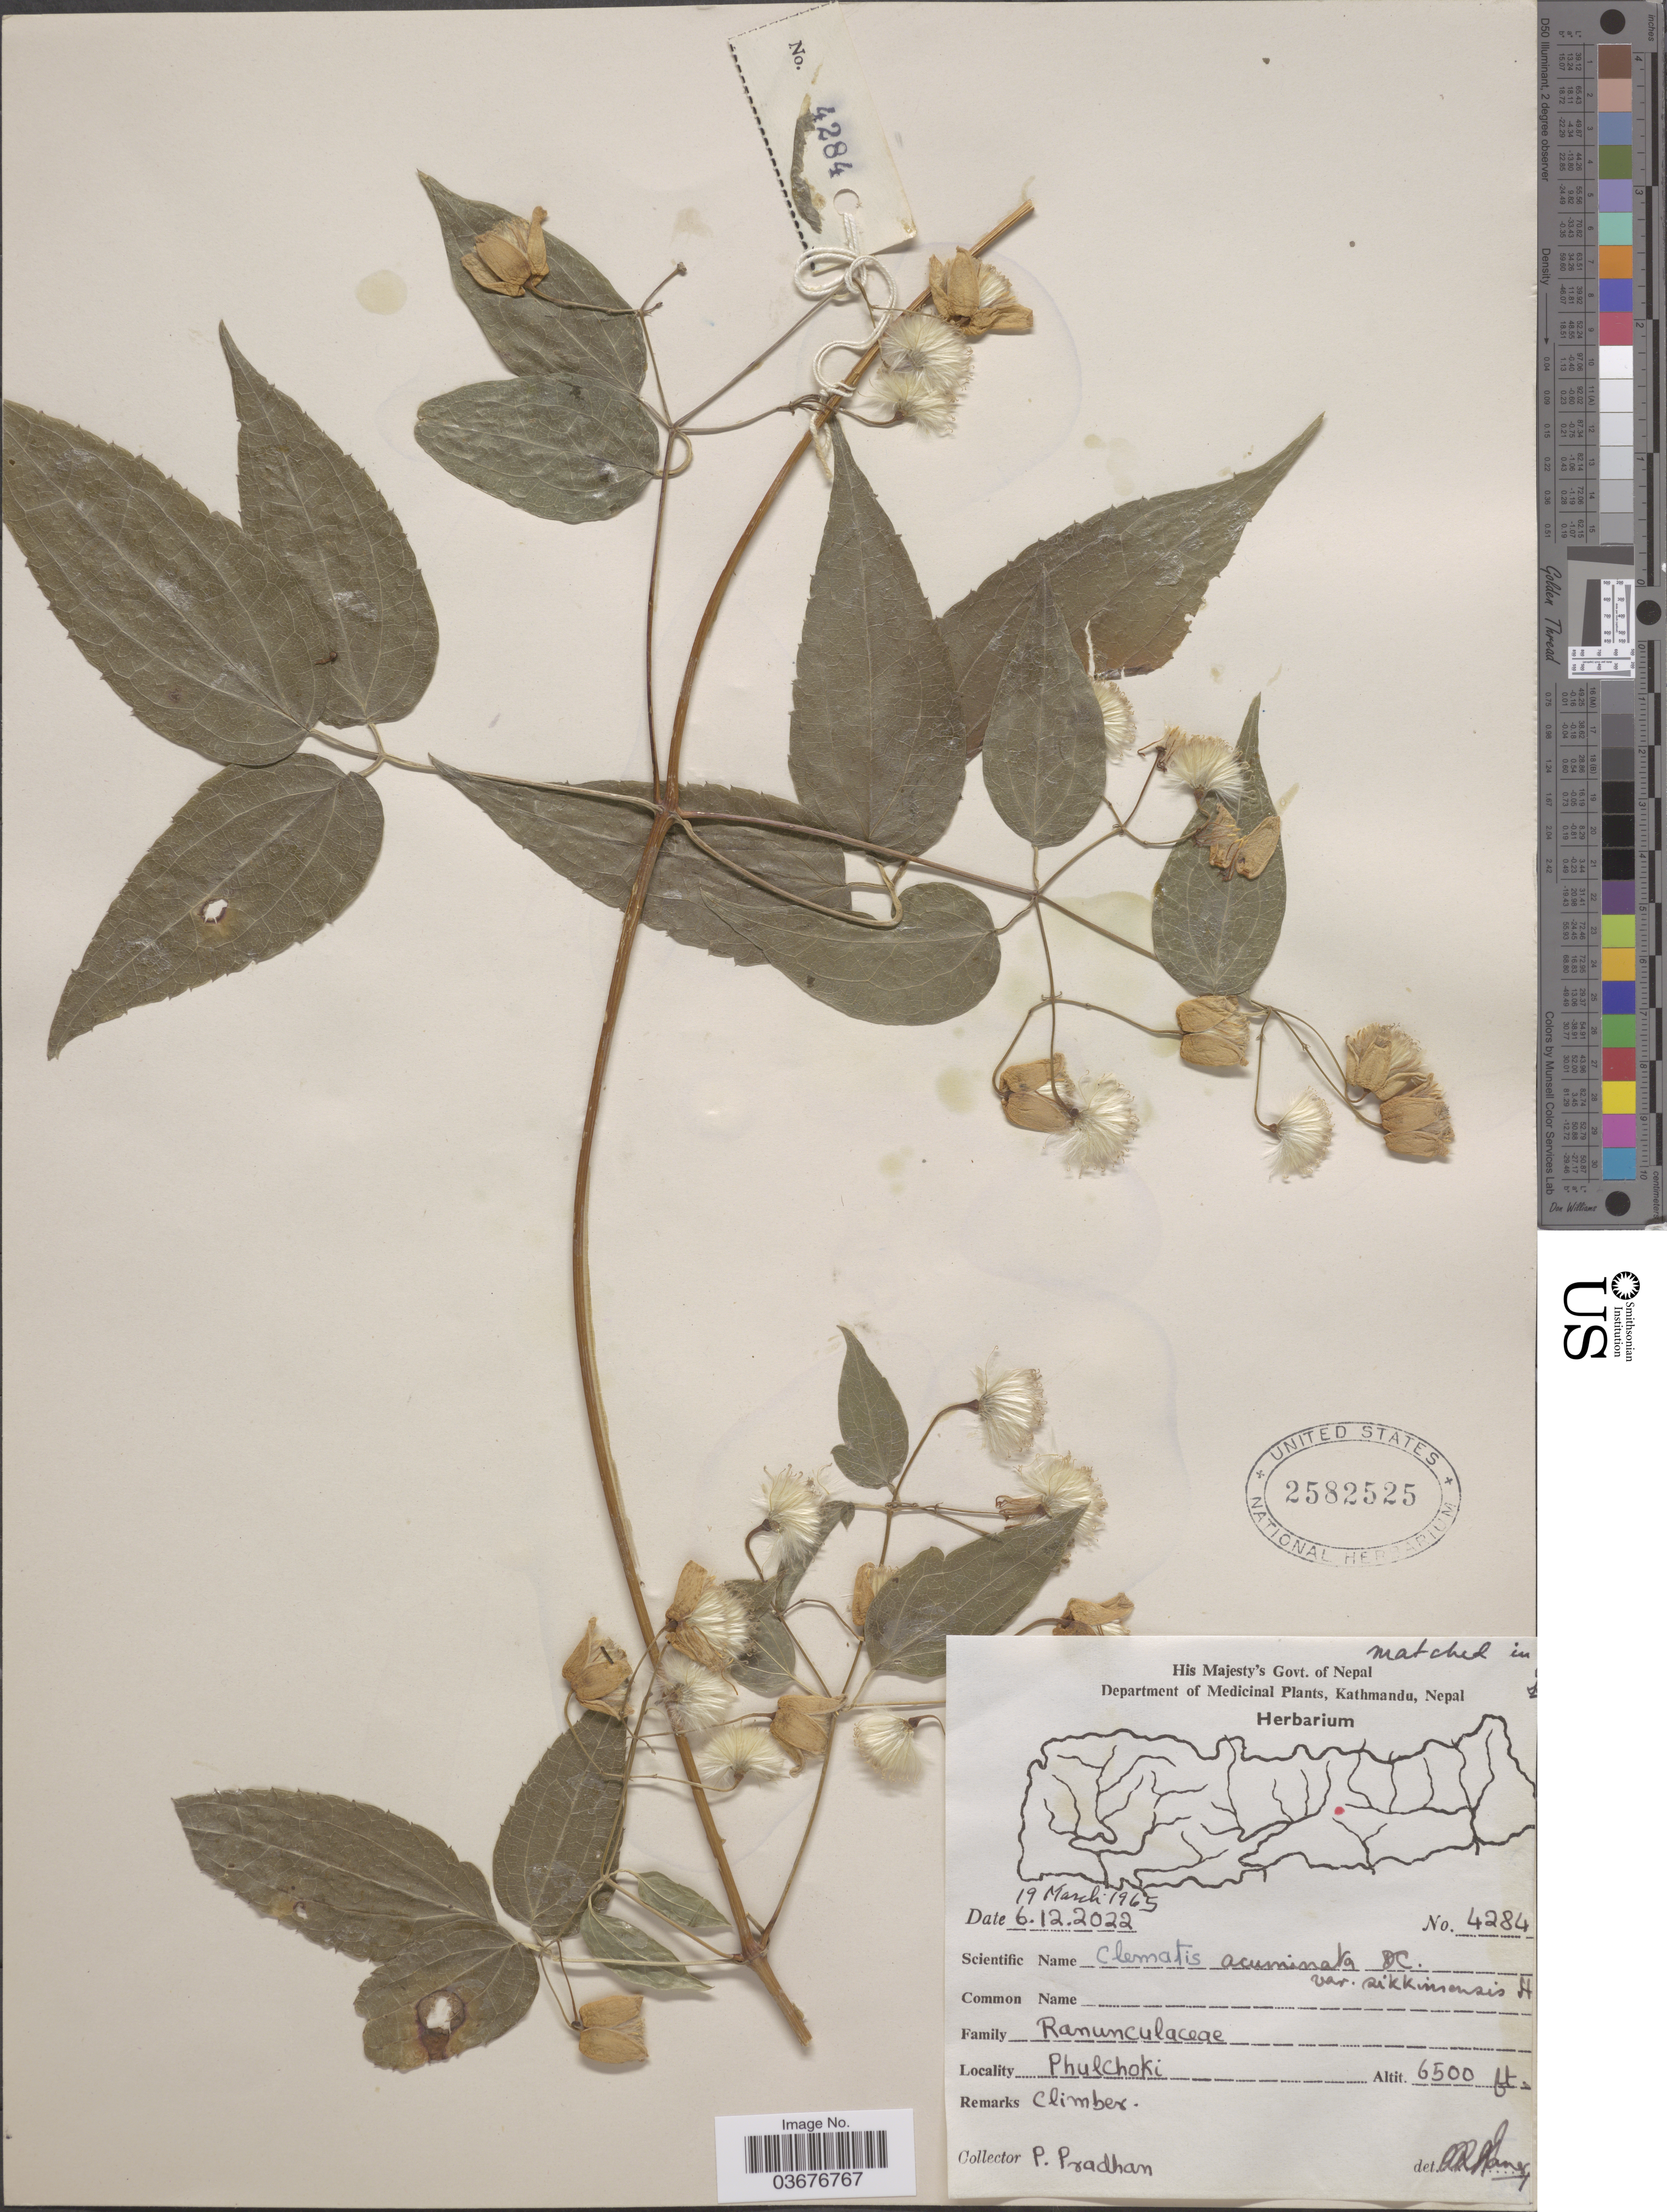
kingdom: Plantae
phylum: Tracheophyta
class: Magnoliopsida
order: Ranunculales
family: Ranunculaceae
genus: Clematis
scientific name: Clematis acuminata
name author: DC.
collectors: P. Pradhan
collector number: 4284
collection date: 1965-03-19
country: Nepal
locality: Phulchoki.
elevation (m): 1981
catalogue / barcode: US 2582525